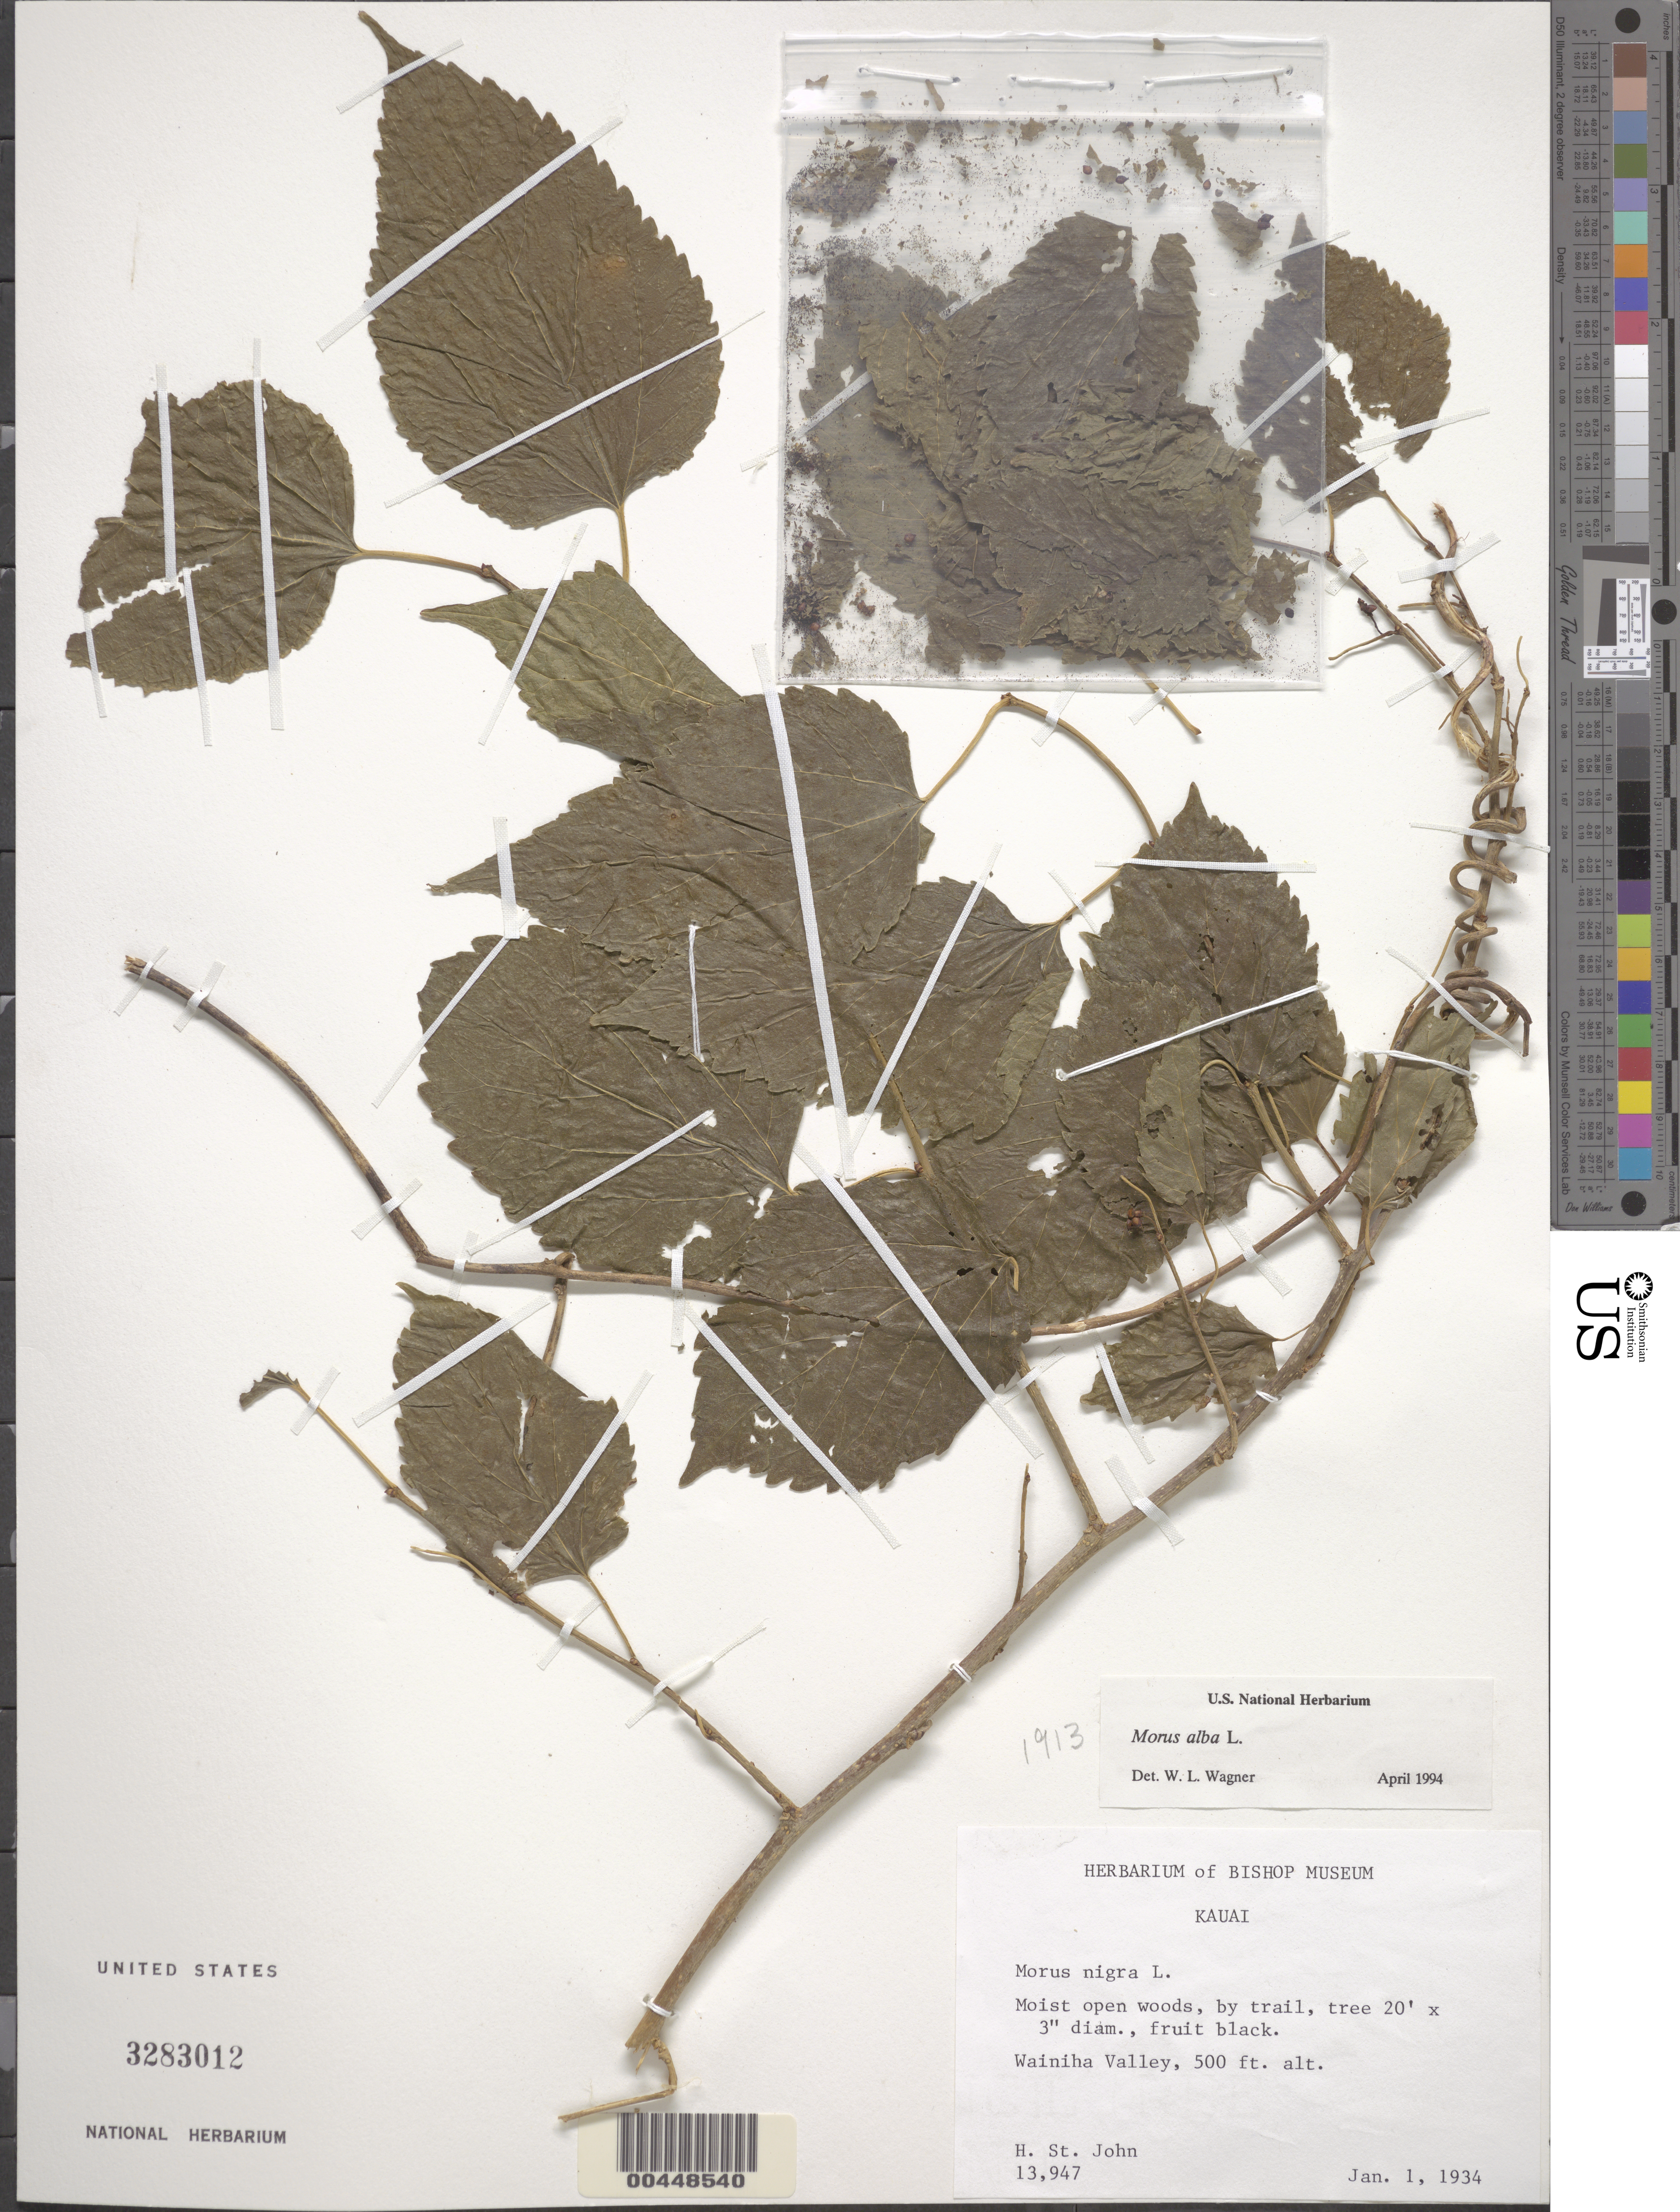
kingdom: Plantae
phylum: Tracheophyta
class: Magnoliopsida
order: Rosales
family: Moraceae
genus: Morus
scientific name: Morus alba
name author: L.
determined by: Wagner, W. L., (BOT), Smithsonian Institution - National Museum of Natural History (UNITED STATES)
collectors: H. St. John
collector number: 13947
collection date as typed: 1 Jan 1934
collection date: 1934-01-01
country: United States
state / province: Hawaii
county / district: Kauai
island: Kaua'i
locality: Wainiha Valley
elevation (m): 152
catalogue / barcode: US 3283012